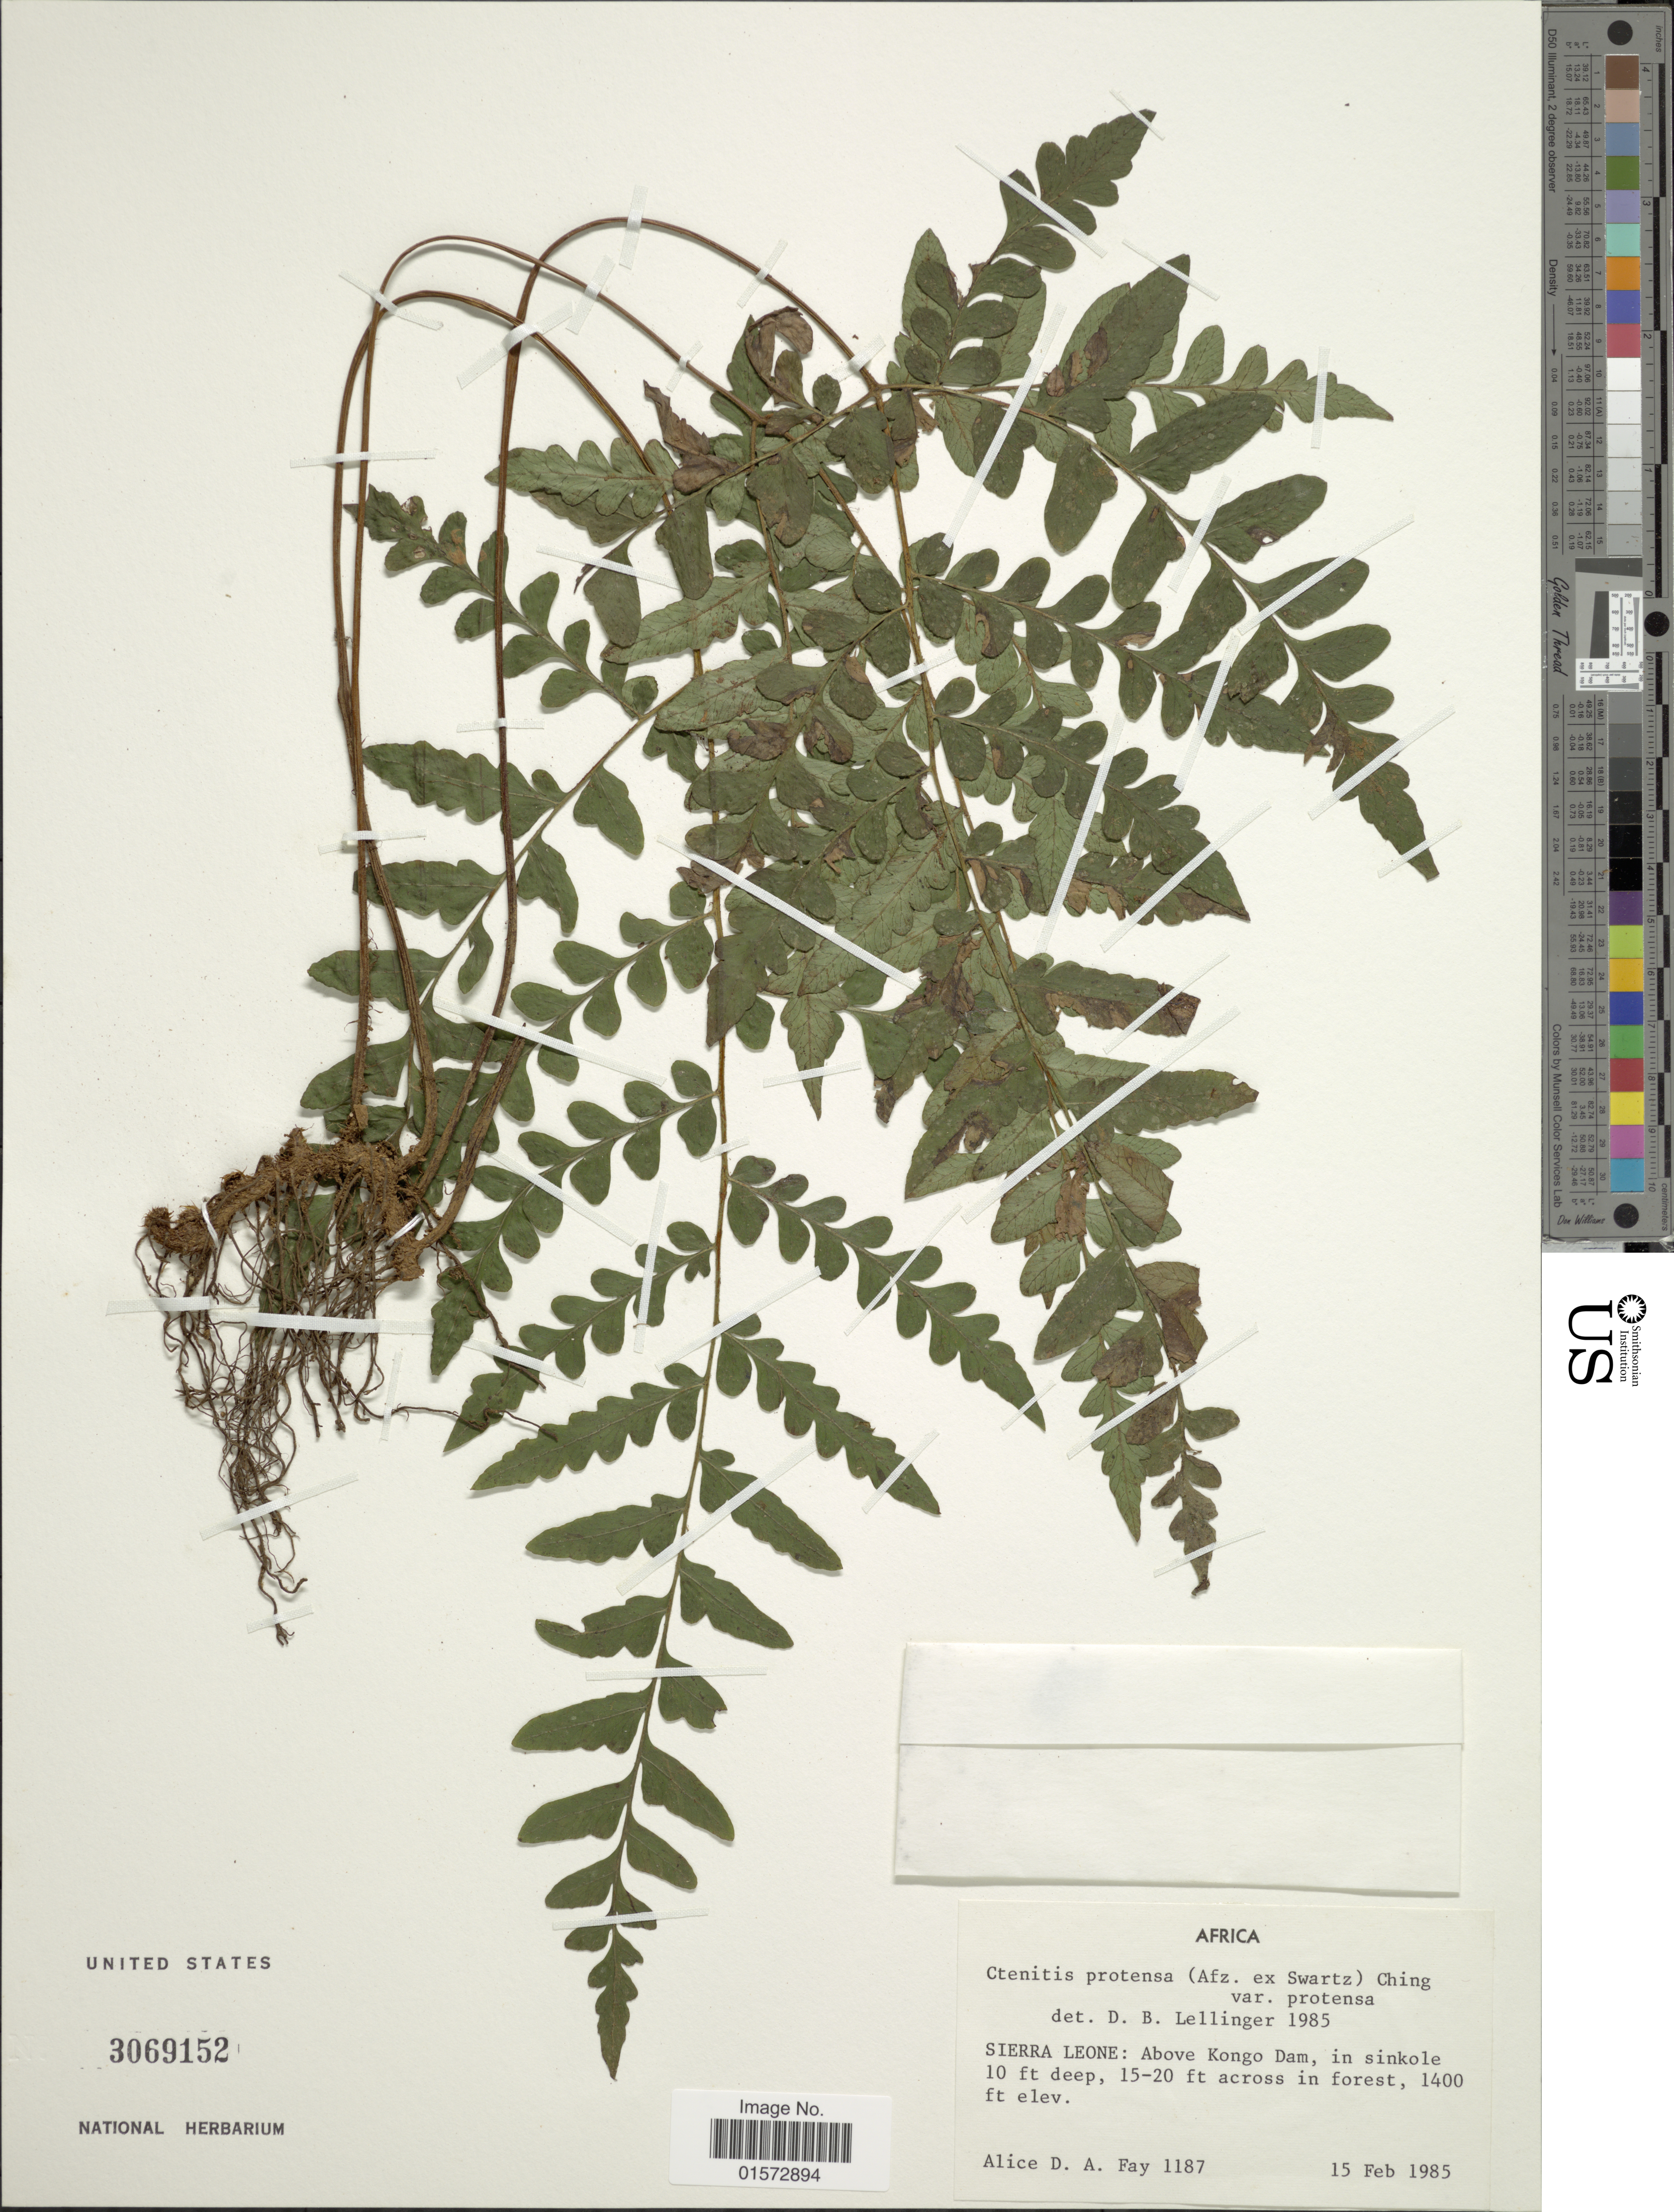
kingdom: Plantae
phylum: Tracheophyta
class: Polypodiopsida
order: Polypodiales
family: Tectariaceae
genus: Triplophyllum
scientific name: Triplophyllum protensum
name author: (Sw.) Holttum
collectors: A. Fay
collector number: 1187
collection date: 1985-02-15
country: Sierra Leone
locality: Above Kongo Dam, in sinkole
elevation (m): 427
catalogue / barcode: US 3069152